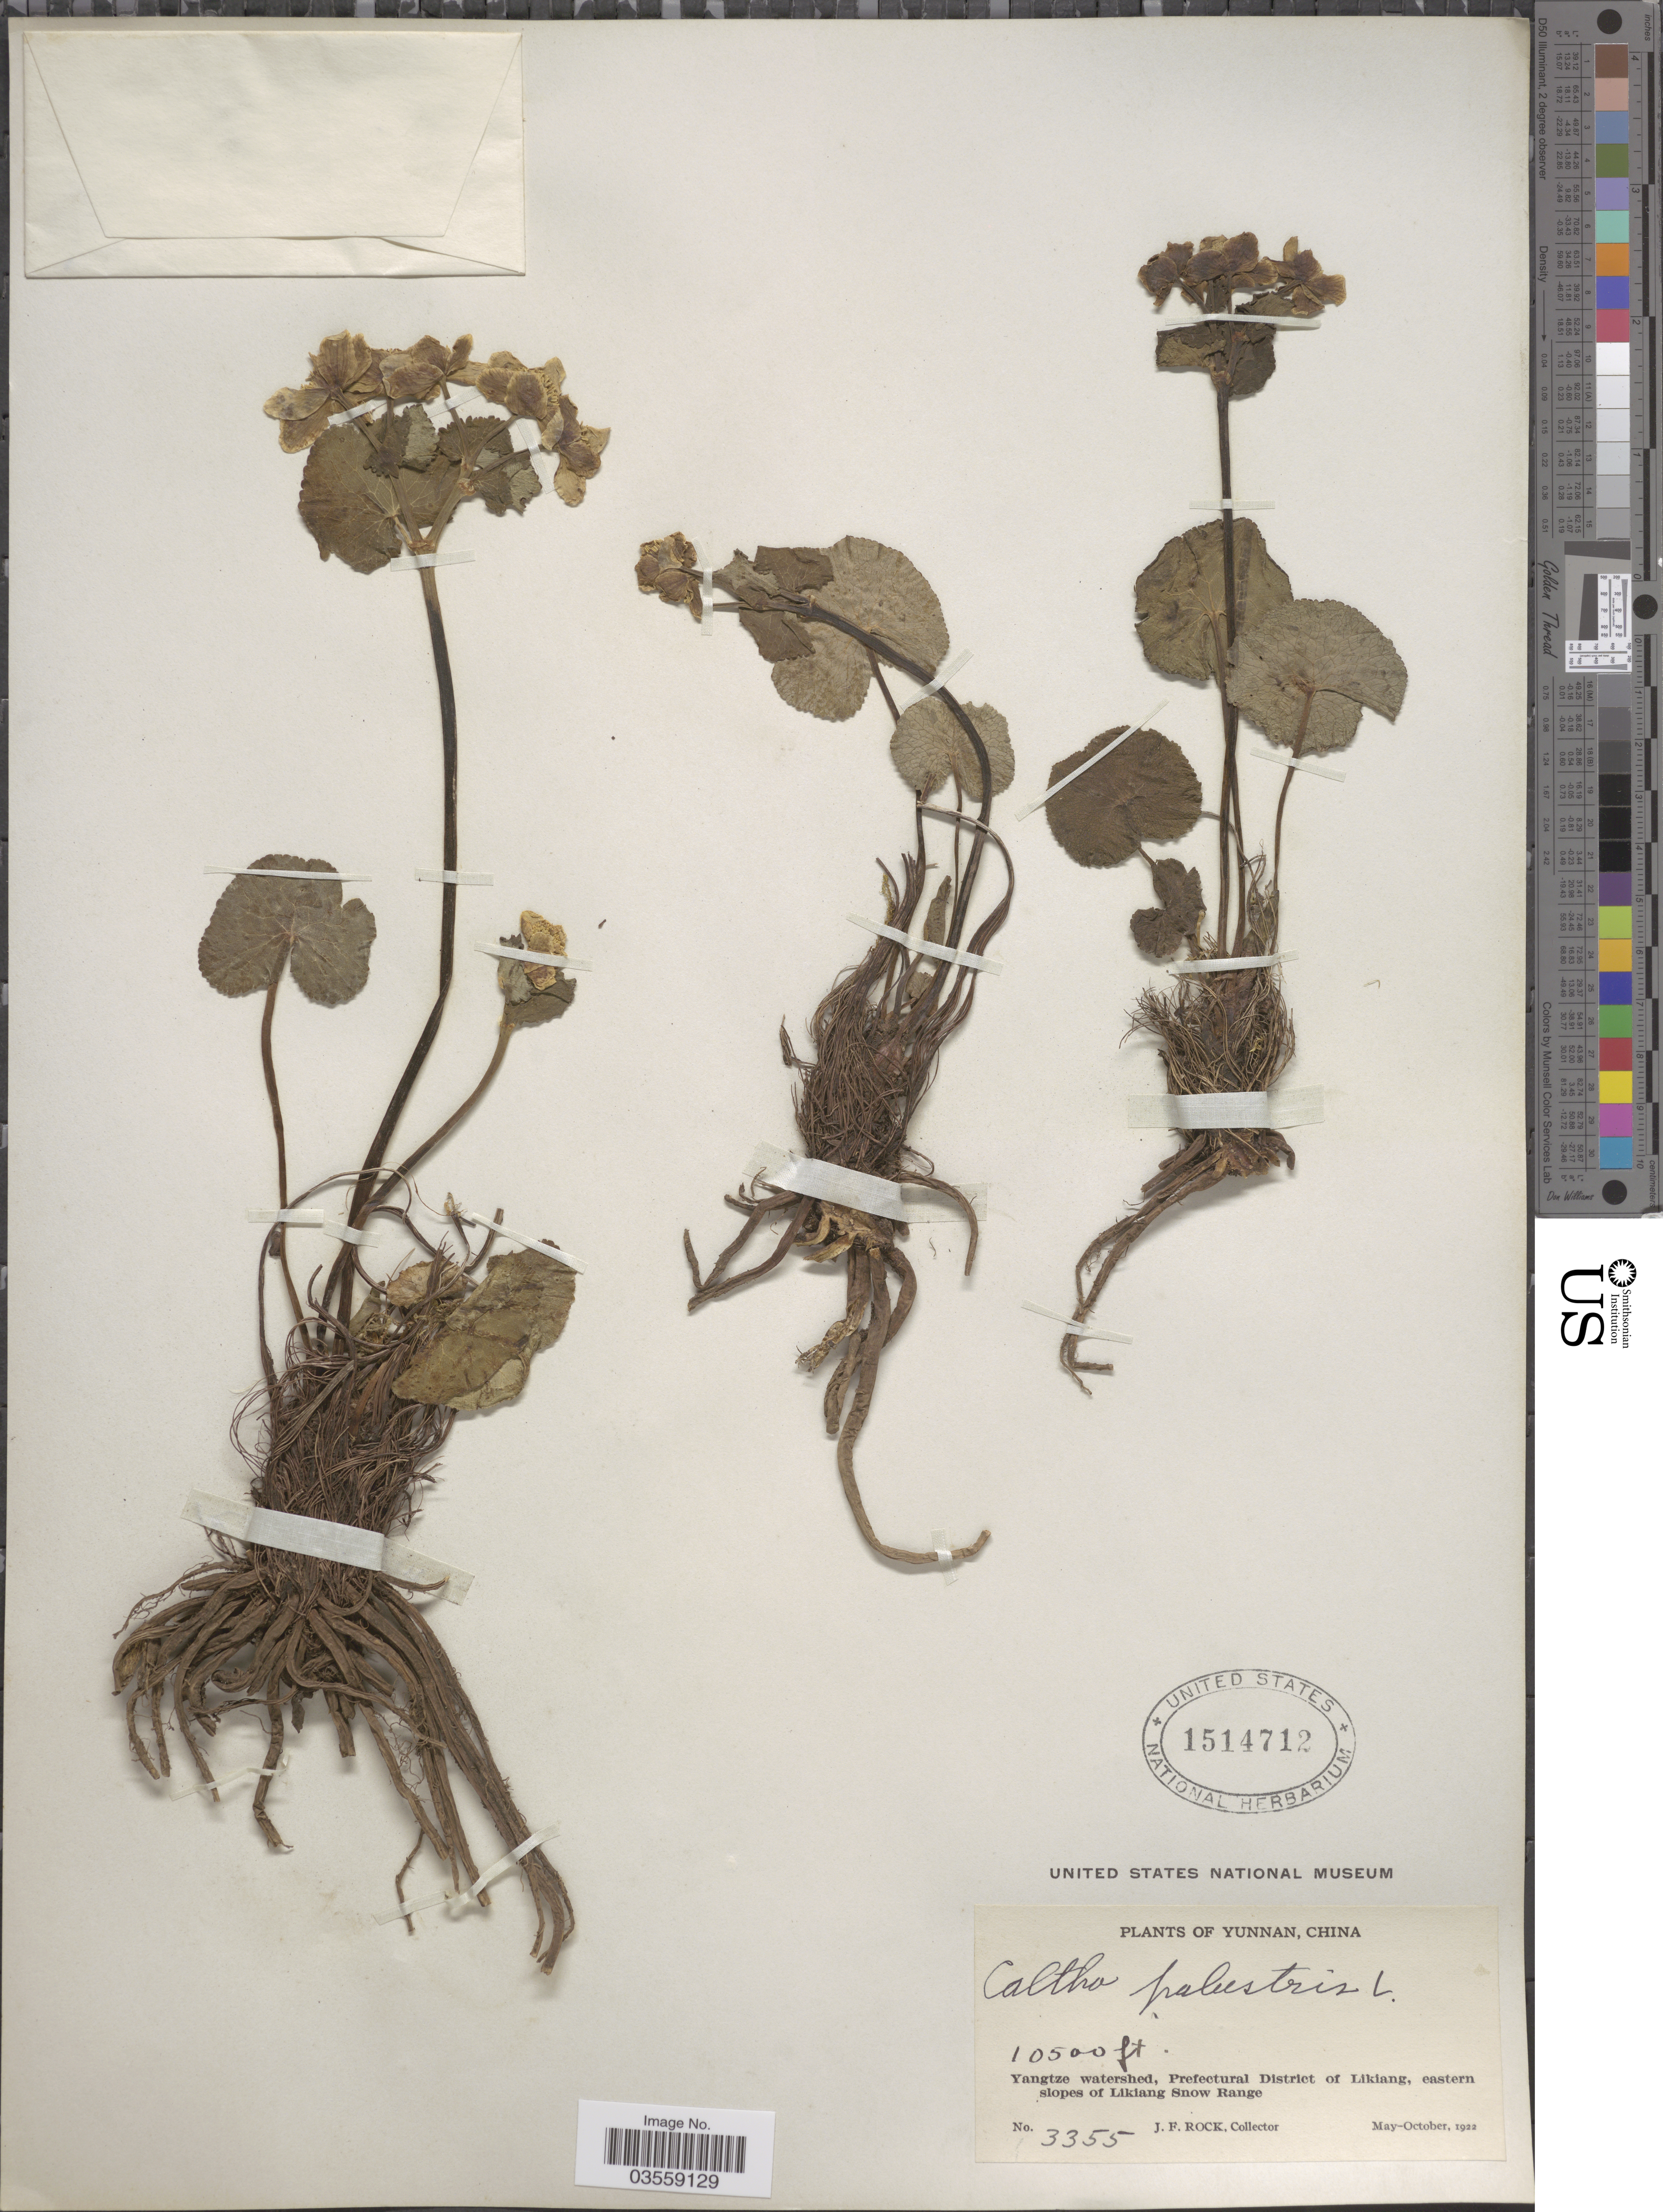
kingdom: Plantae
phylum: Tracheophyta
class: Magnoliopsida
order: Ranunculales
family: Ranunculaceae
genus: Caltha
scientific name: Caltha palustris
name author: L.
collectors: J. Rock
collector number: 3355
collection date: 1922-05/1922-10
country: China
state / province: Yunnan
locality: Yangtze watershed, Prefectural District of Likiang, eastern slopes of Likiang Snow Range.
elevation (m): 3200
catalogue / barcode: US 1514712